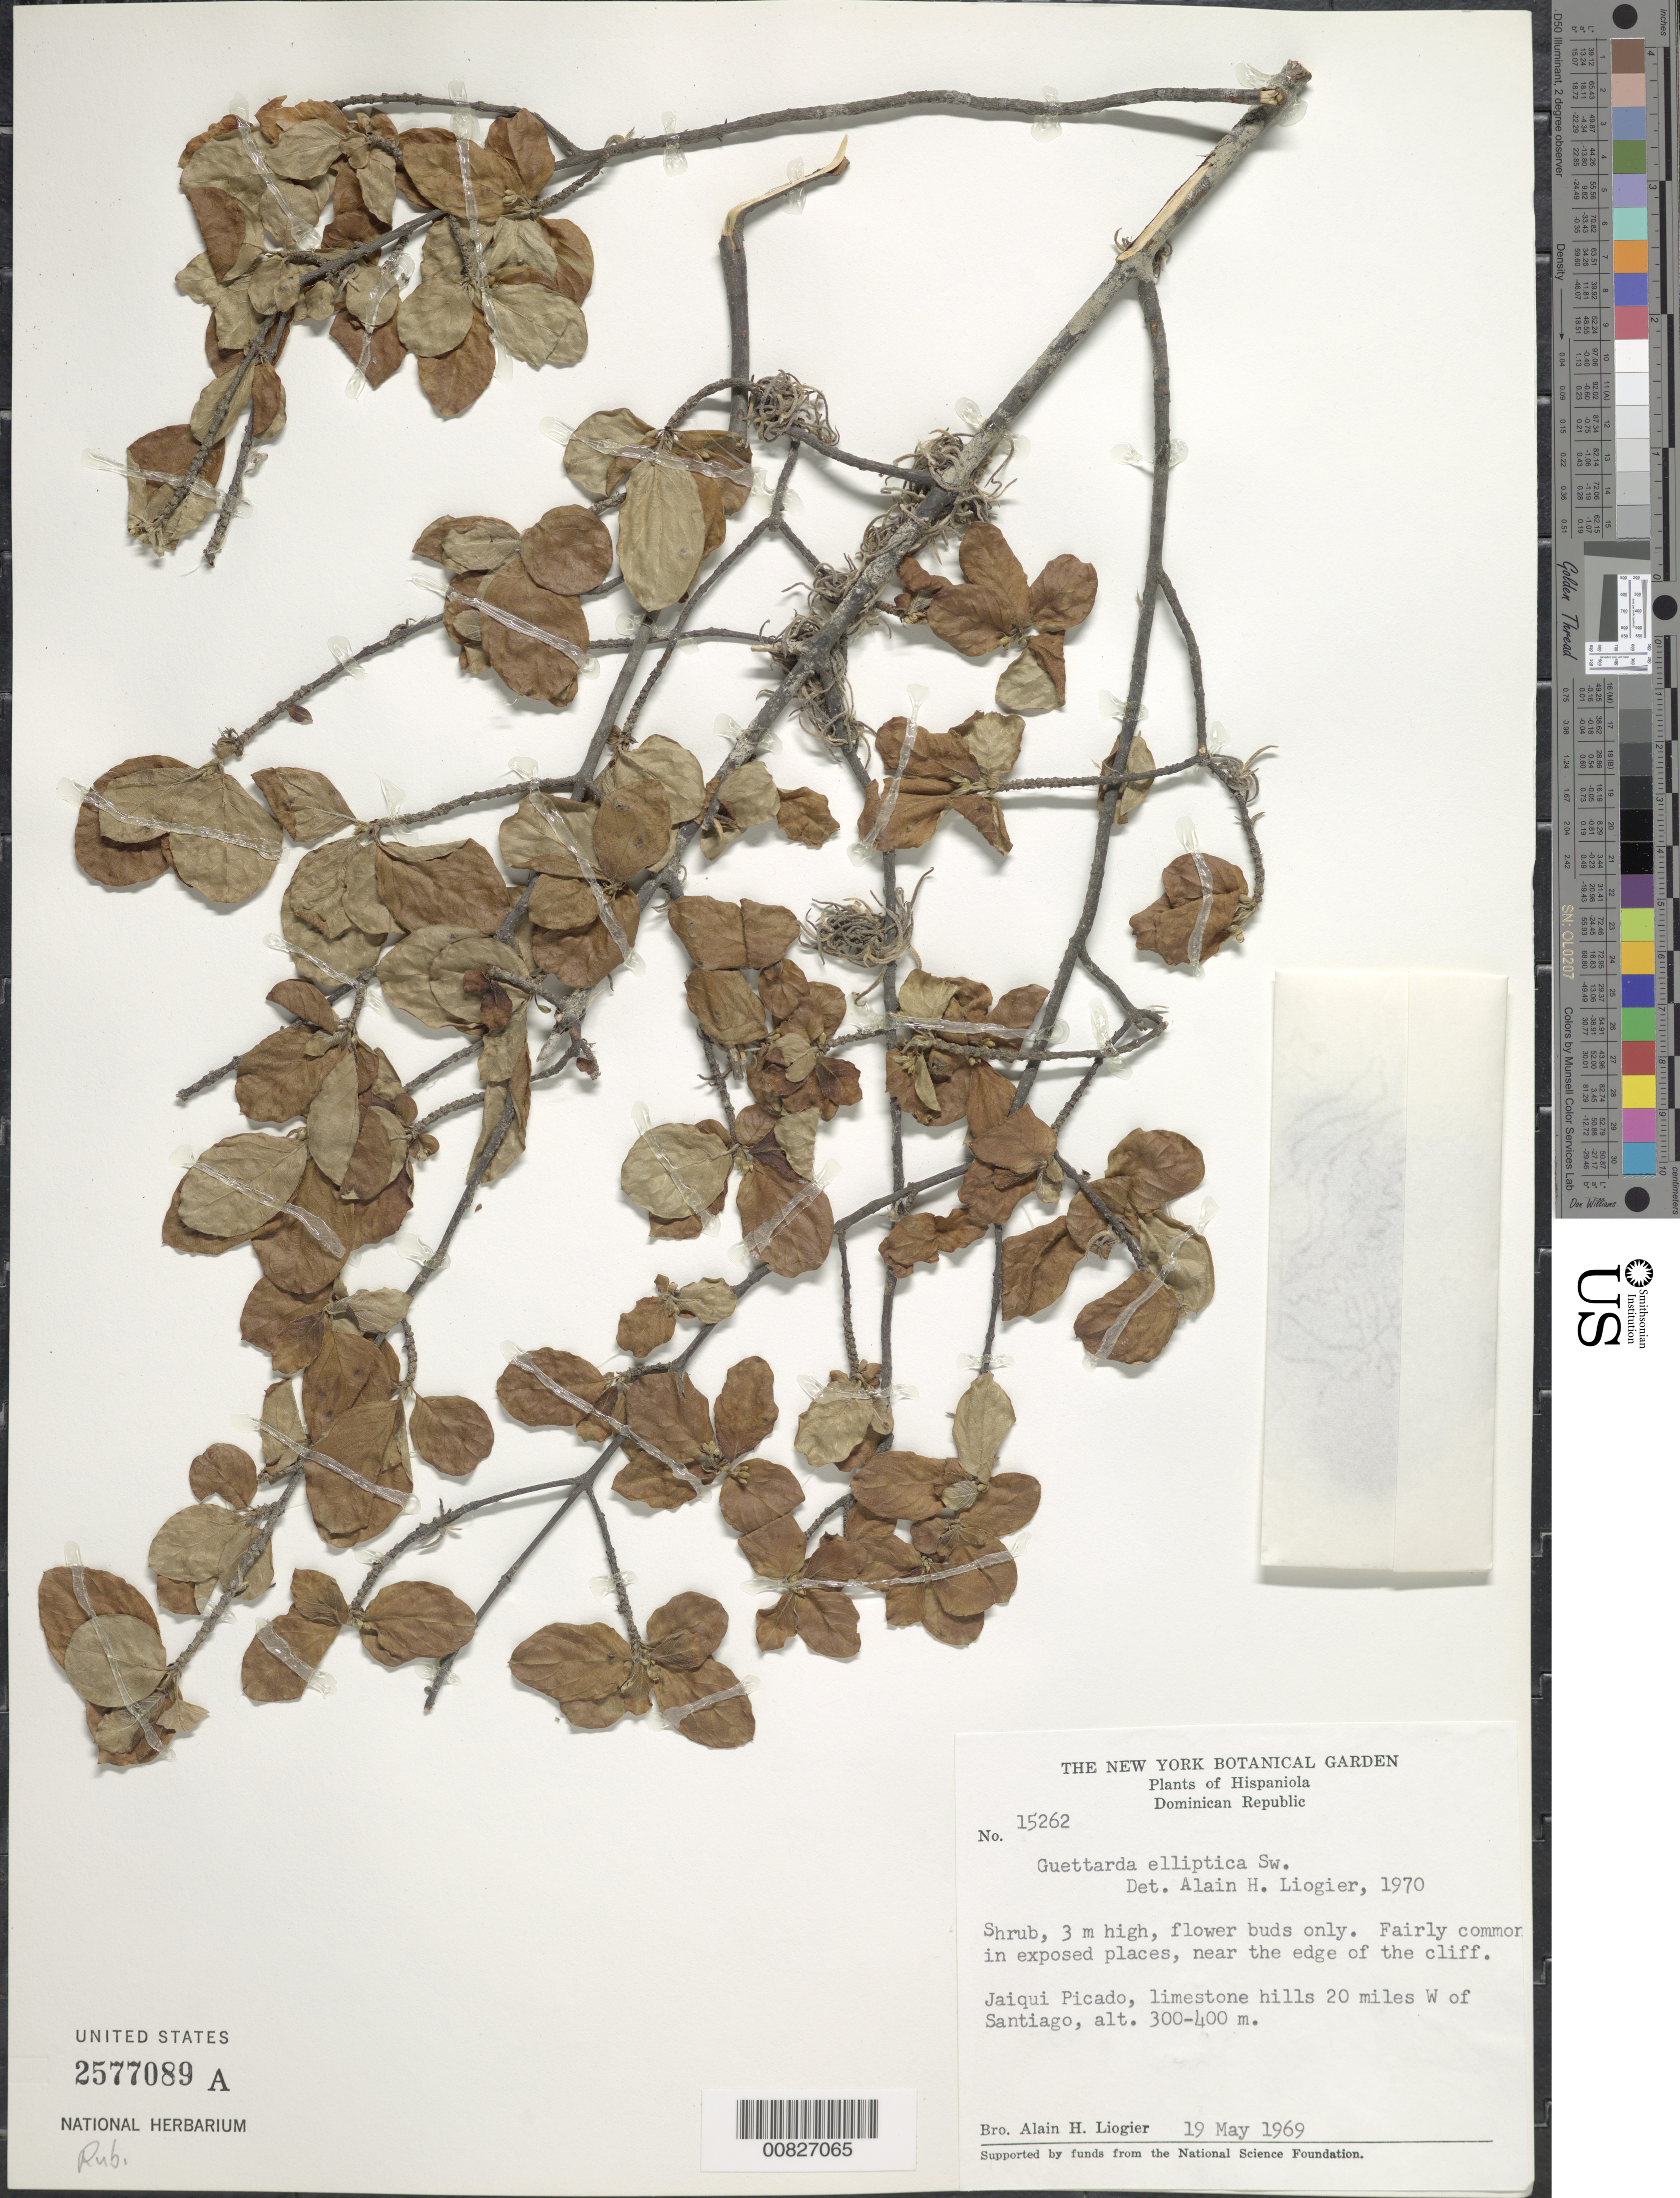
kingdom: Plantae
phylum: Tracheophyta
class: Magnoliopsida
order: Gentianales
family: Rubiaceae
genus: Guettarda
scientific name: Guettarda elliptica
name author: Sw.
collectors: A. H. Liogier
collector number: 15262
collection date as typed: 19 May 1969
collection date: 1969-05-19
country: Dominican Republic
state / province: Santiago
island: Hispaniola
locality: Jaiquí Picado, 20 miles W of Santiago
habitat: In exposed places near the edge of cliff of limestone hill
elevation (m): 300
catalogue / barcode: US 2577089